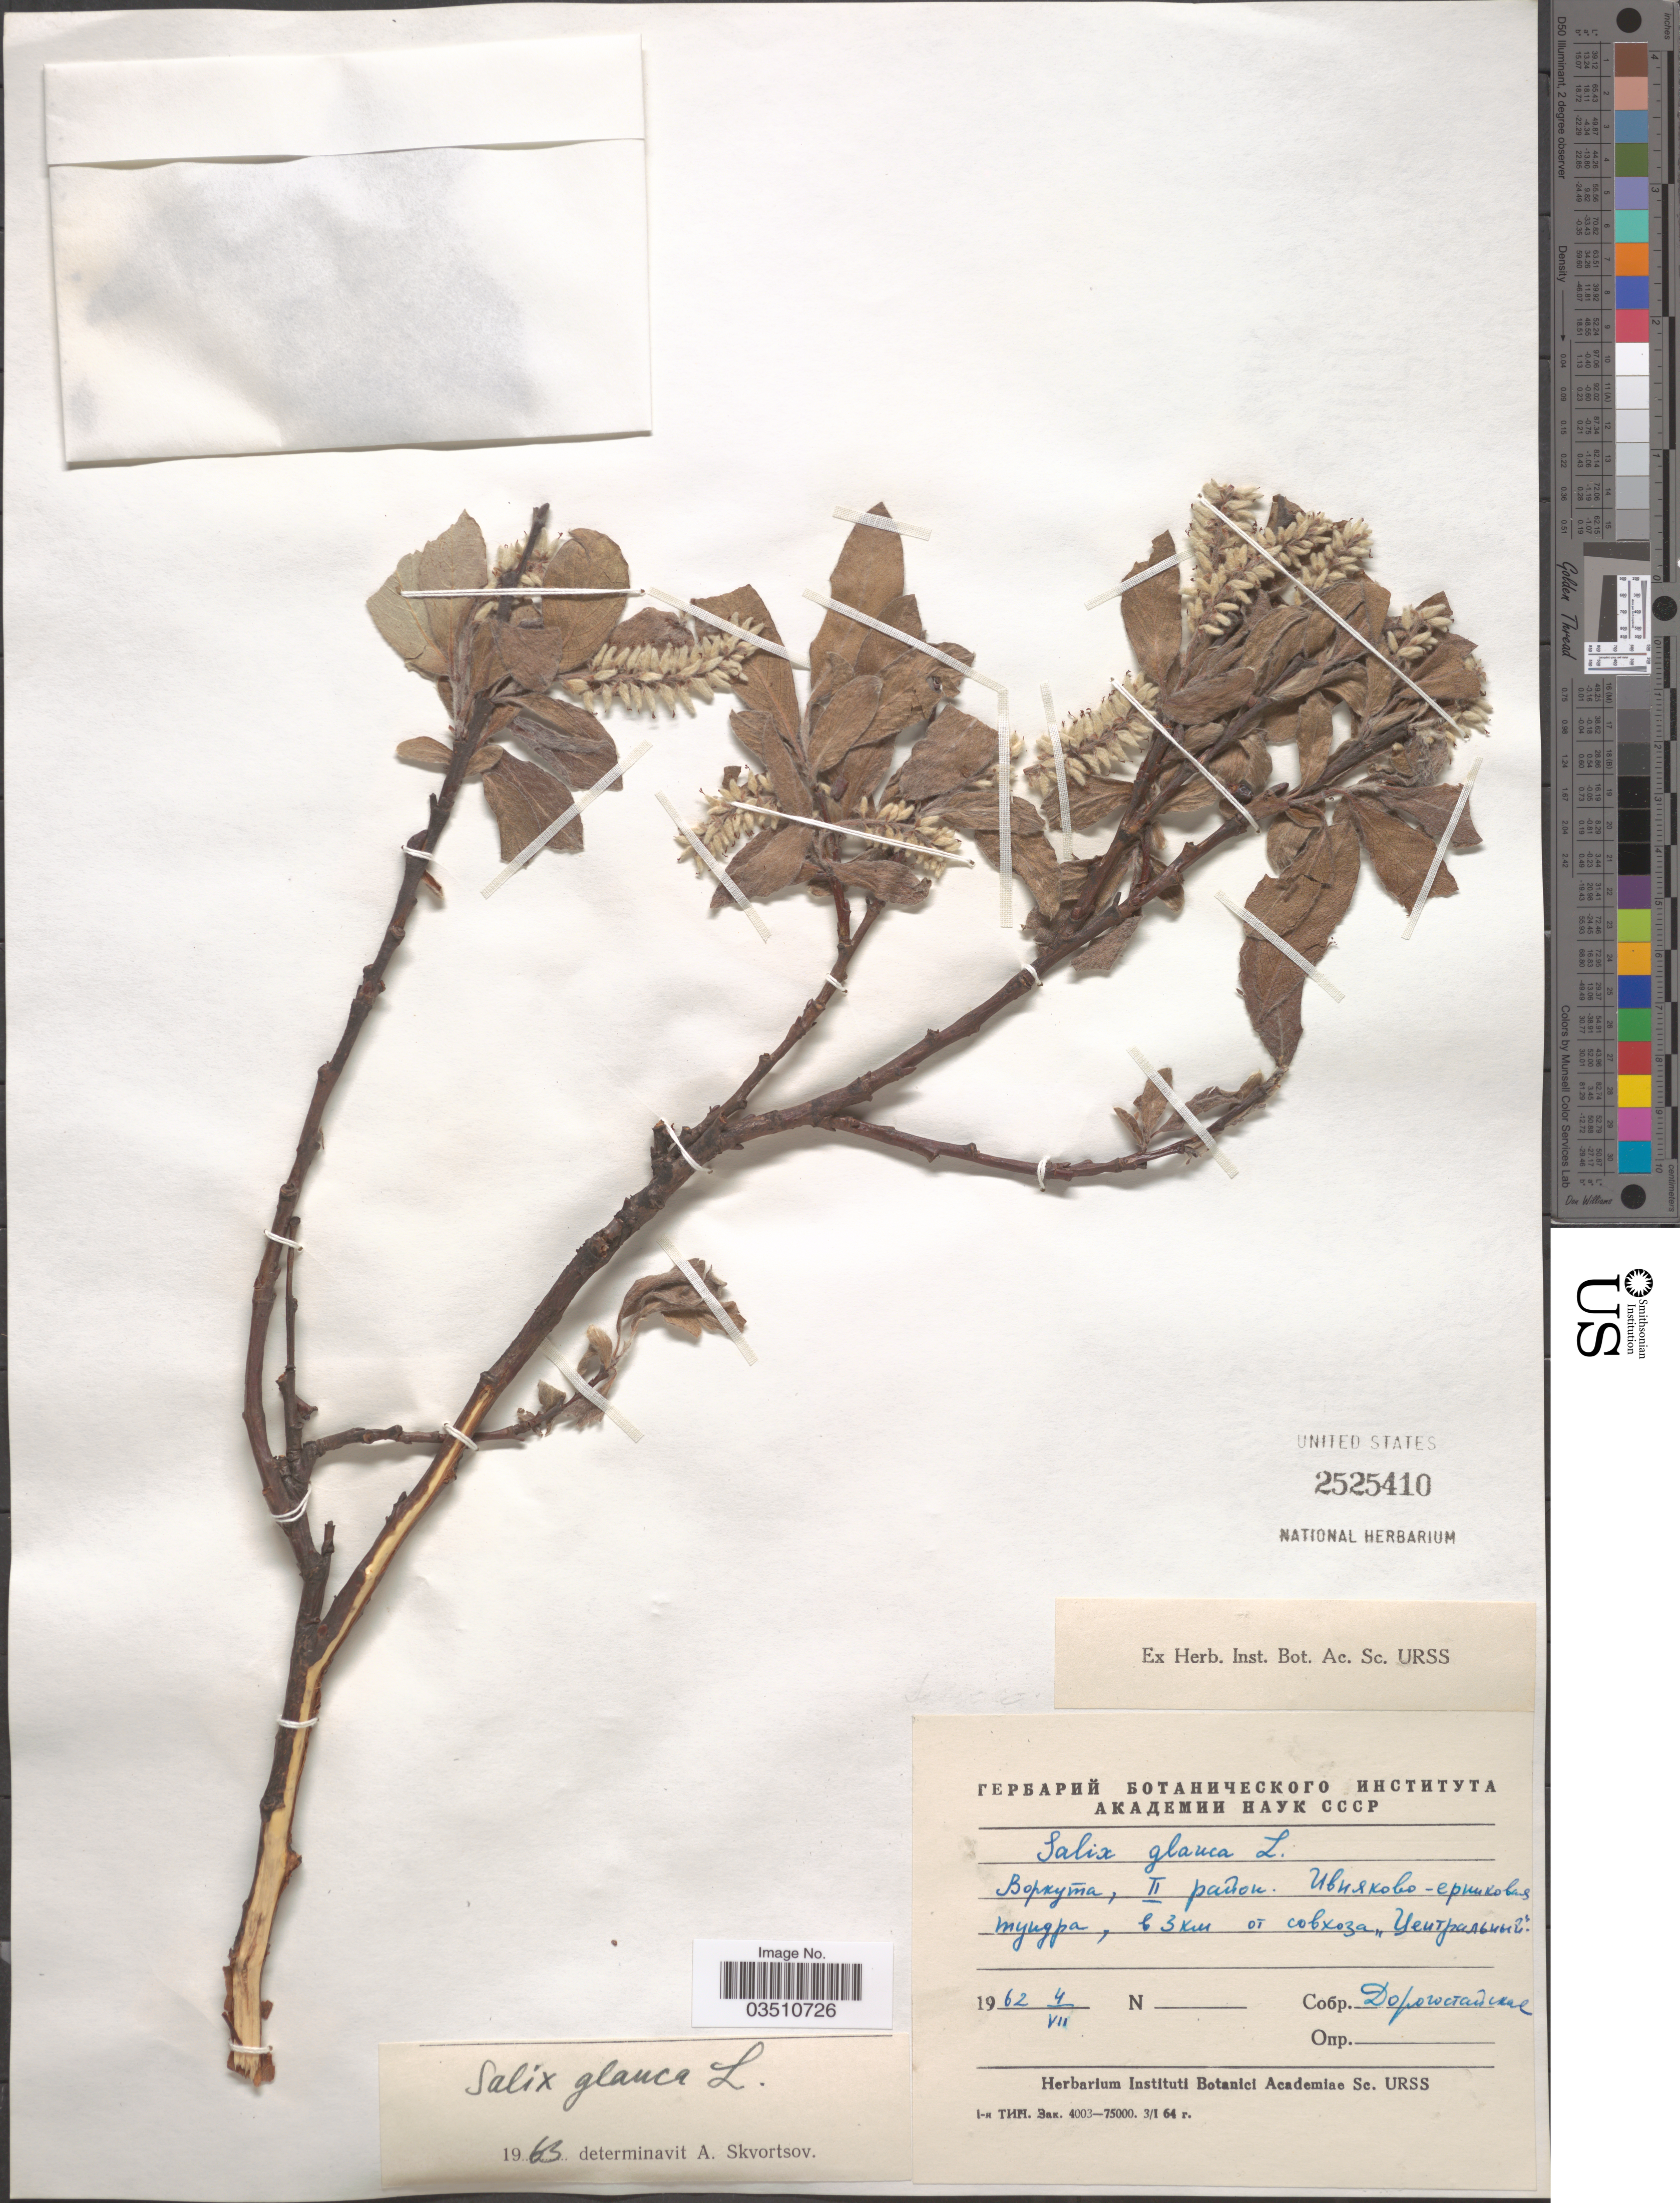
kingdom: Plantae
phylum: Tracheophyta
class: Magnoliopsida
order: Malpighiales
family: Salicaceae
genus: Salix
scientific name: Salix glauca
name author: L.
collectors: Dorogostaiskaya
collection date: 1962-07-04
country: Russian Federation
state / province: Komi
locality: Vorkuta, 3 km from sovkhoz “Tsentralnyi”.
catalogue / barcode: US 2525410